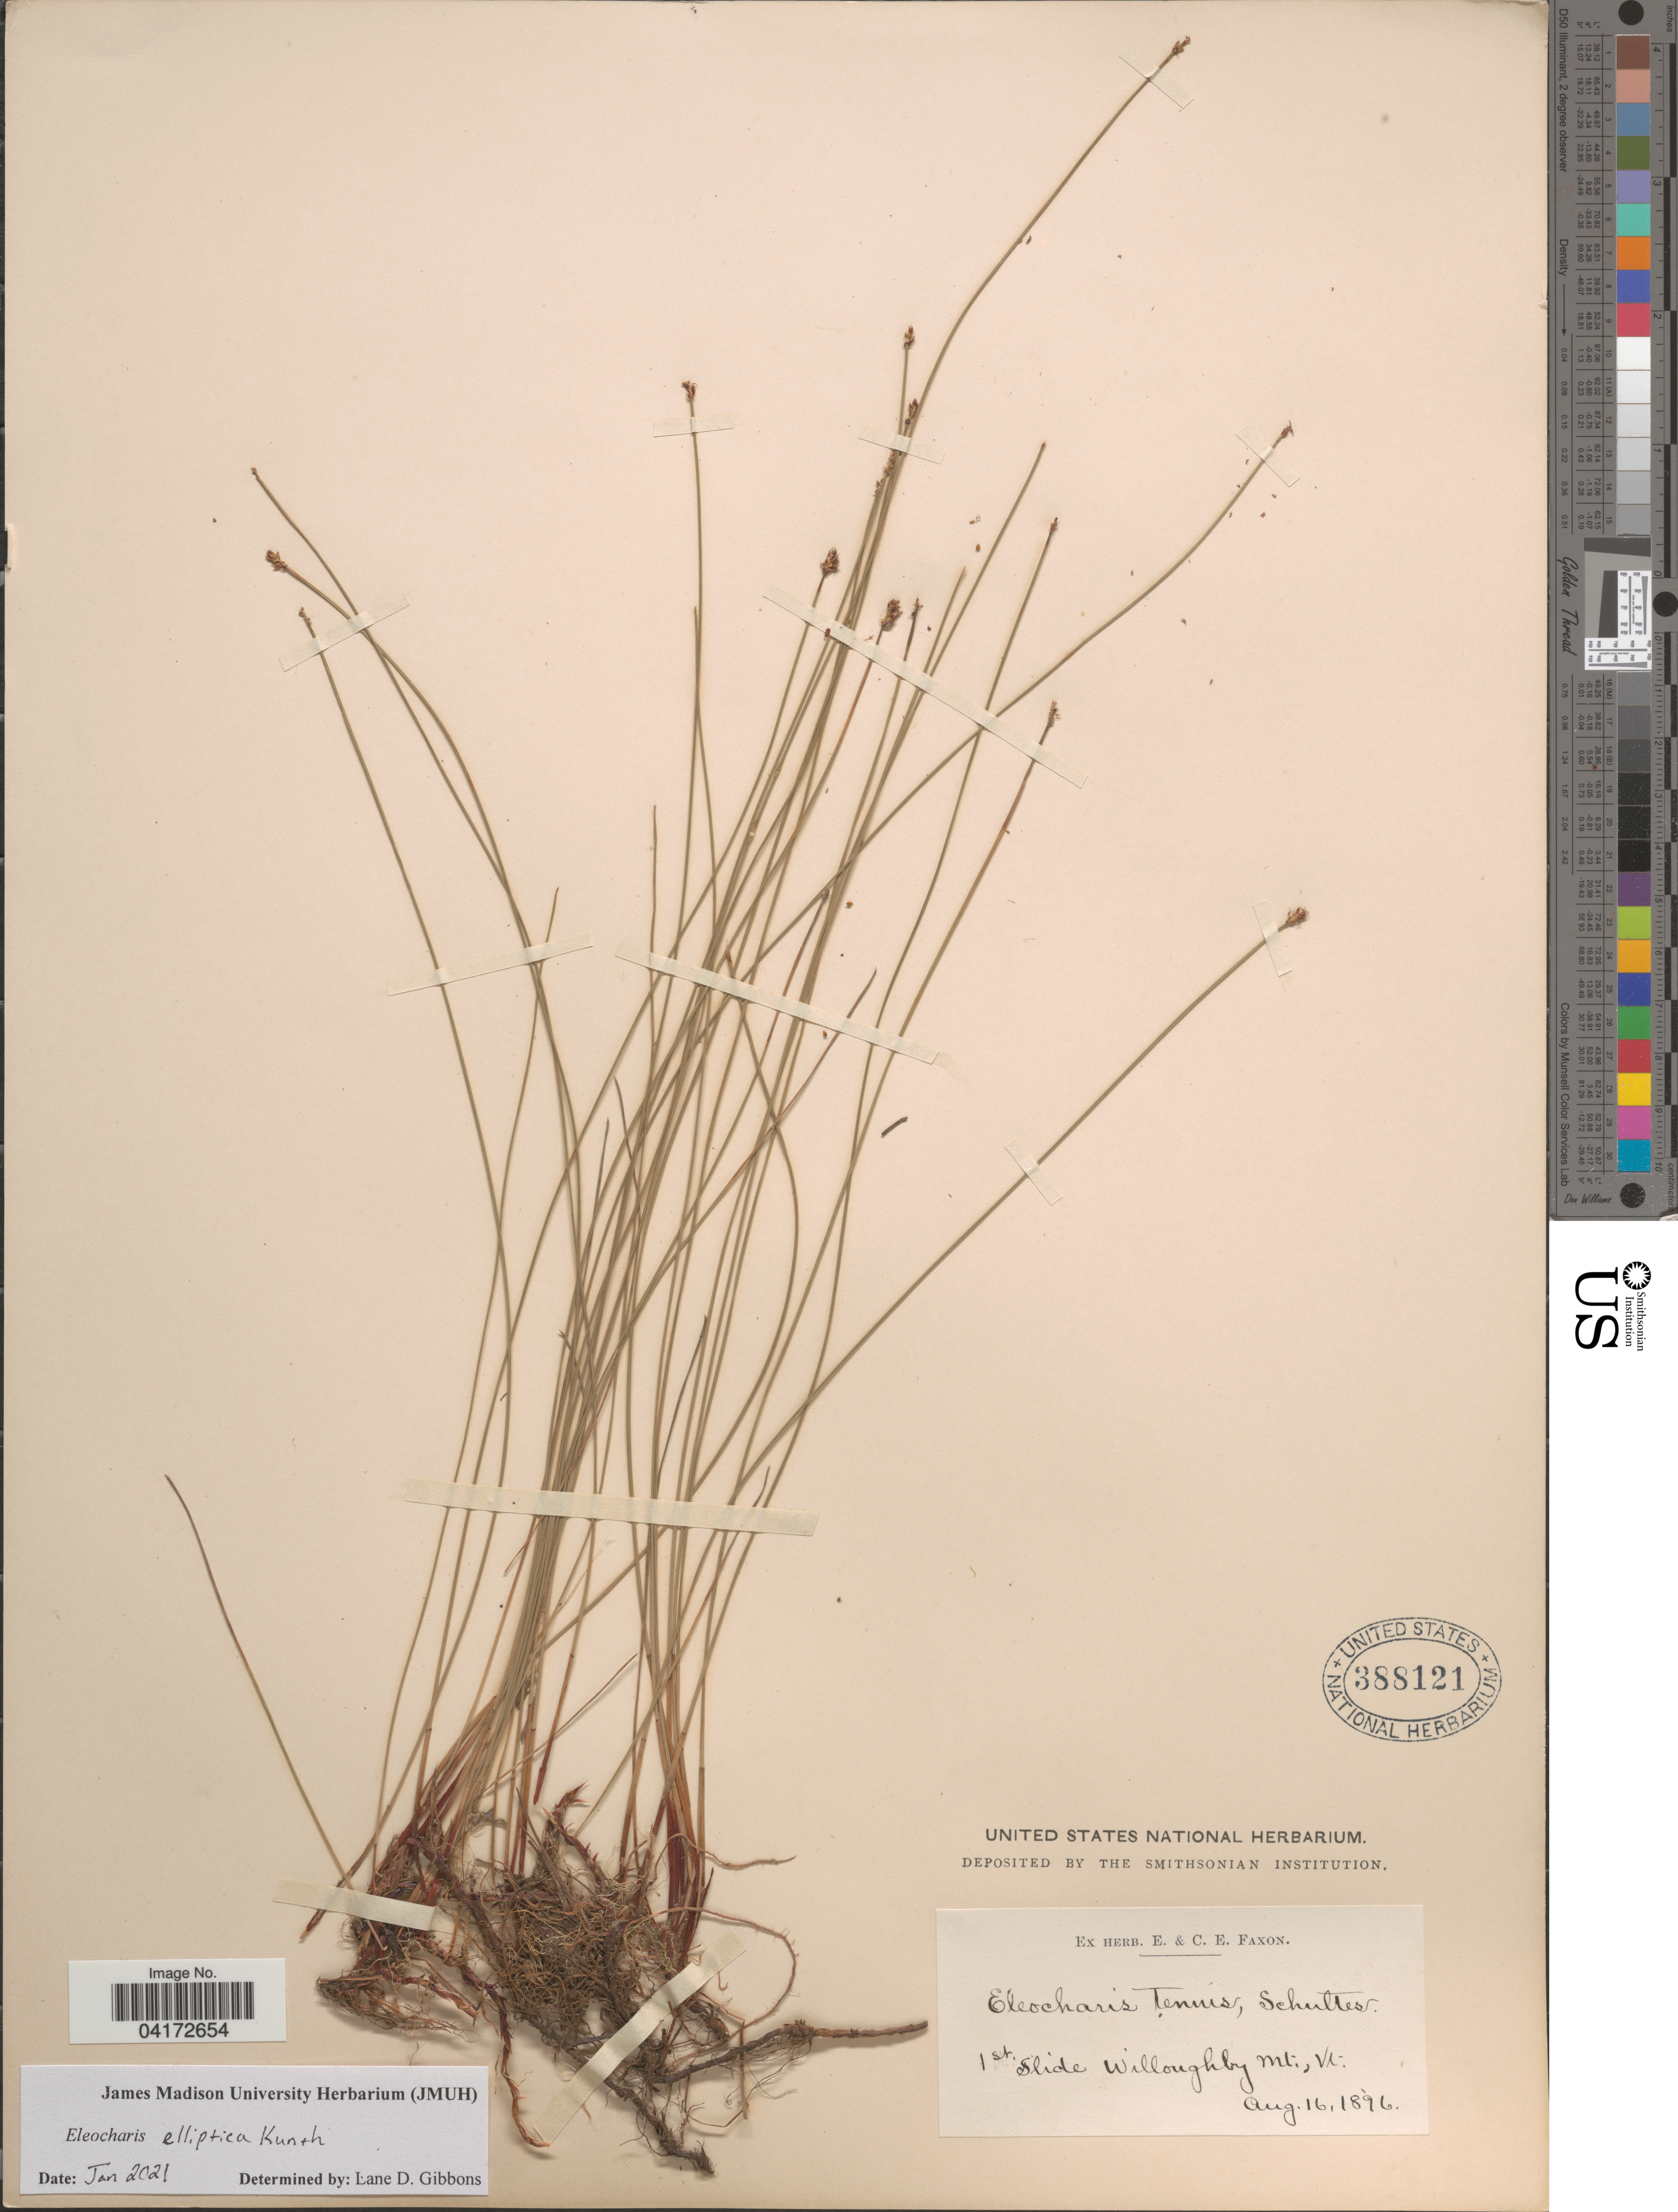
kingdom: Plantae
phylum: Tracheophyta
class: Liliopsida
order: Poales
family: Cyperaceae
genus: Eleocharis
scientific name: Eleocharis elliptica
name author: Kunth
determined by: Gibbons, Lane D.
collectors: ex herb. E. & C.E. Faxon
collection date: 1896-08-16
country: United States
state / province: Vermont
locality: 1st. Slide Willoughby Mt.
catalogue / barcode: US 388121